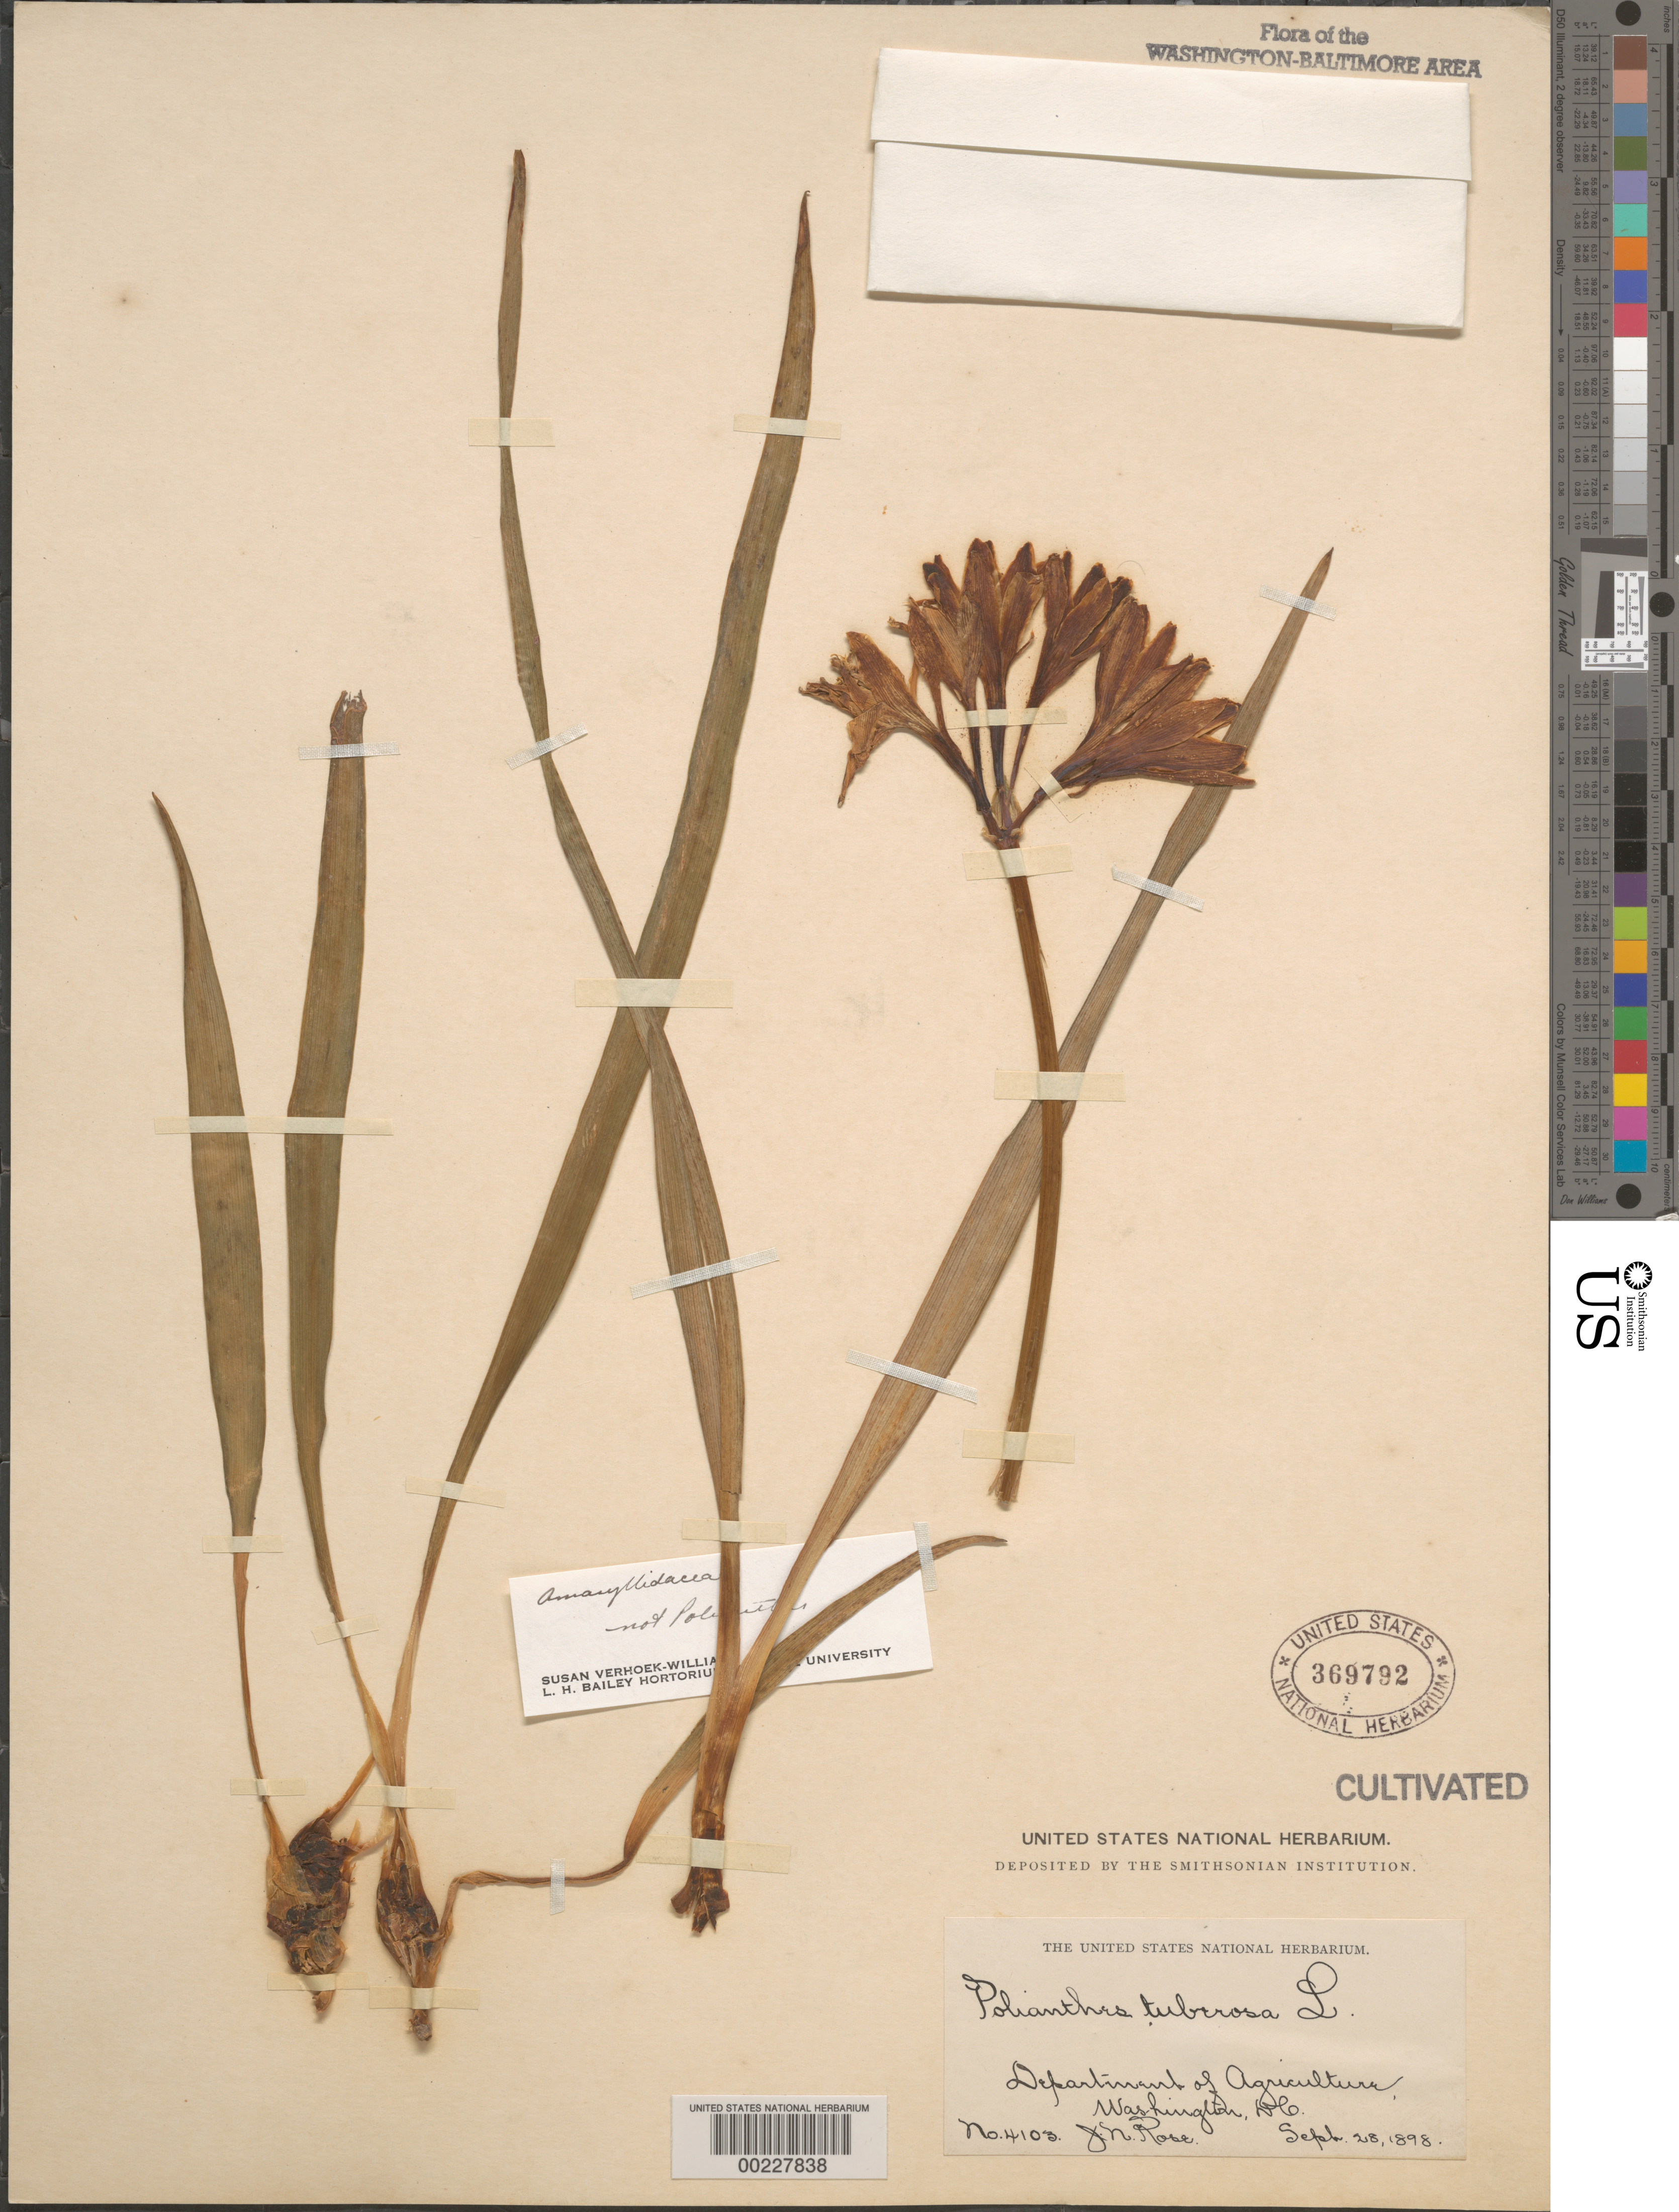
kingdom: Plantae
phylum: Tracheophyta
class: Liliopsida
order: Asparagales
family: Amaryllidaceae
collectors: J. N. Rose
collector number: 4103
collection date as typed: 28 Sep 1898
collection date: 1898-09-28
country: United States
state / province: District of Columbia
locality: Dept. of Agriculture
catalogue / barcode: US 369792